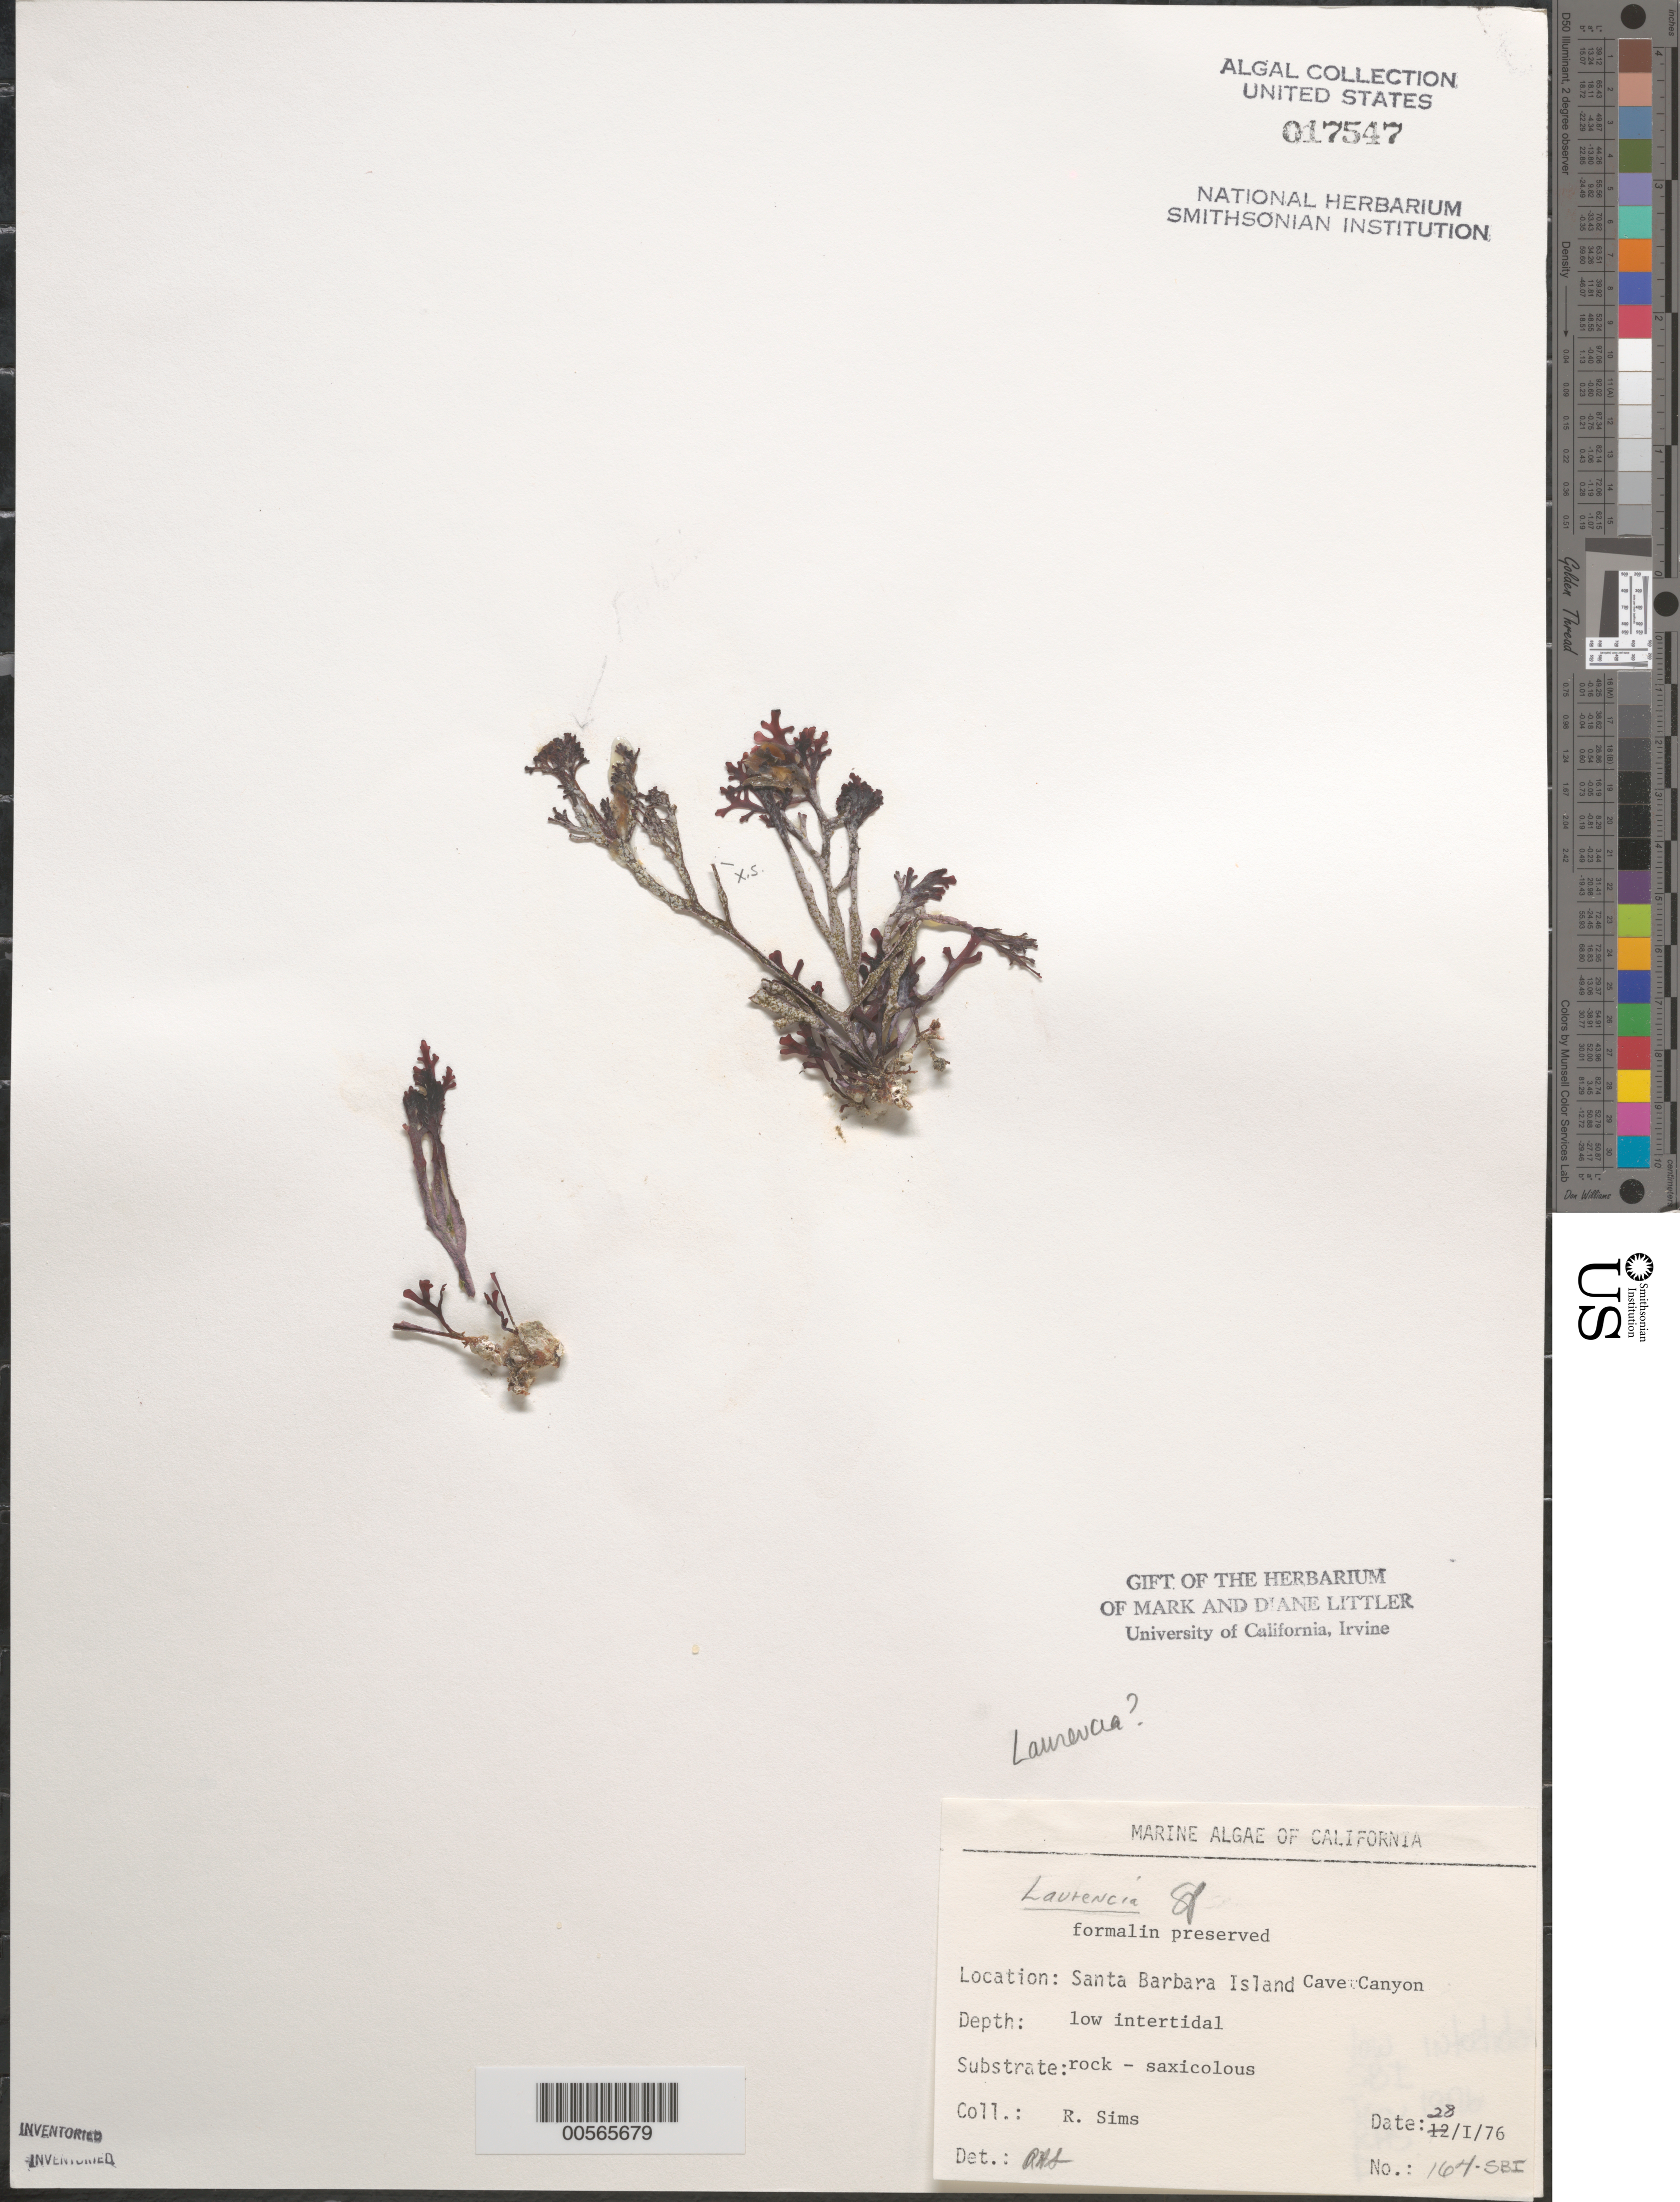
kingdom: Plantae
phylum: Rhodophyta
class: Florideophyceae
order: Ceramiales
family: Rhodomelaceae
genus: Laurencia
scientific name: Laurencia sp.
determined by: Sims, Robert H.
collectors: R. H. Sims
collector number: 164-sbi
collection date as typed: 28 Jan 1976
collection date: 1976-01-28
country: United States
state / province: California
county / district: Santa Barbara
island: Santa Barbara Island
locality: Cave Canyon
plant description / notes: BLM-SOCALBIGHT Rocky Intertidal Survey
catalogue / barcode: US 17547